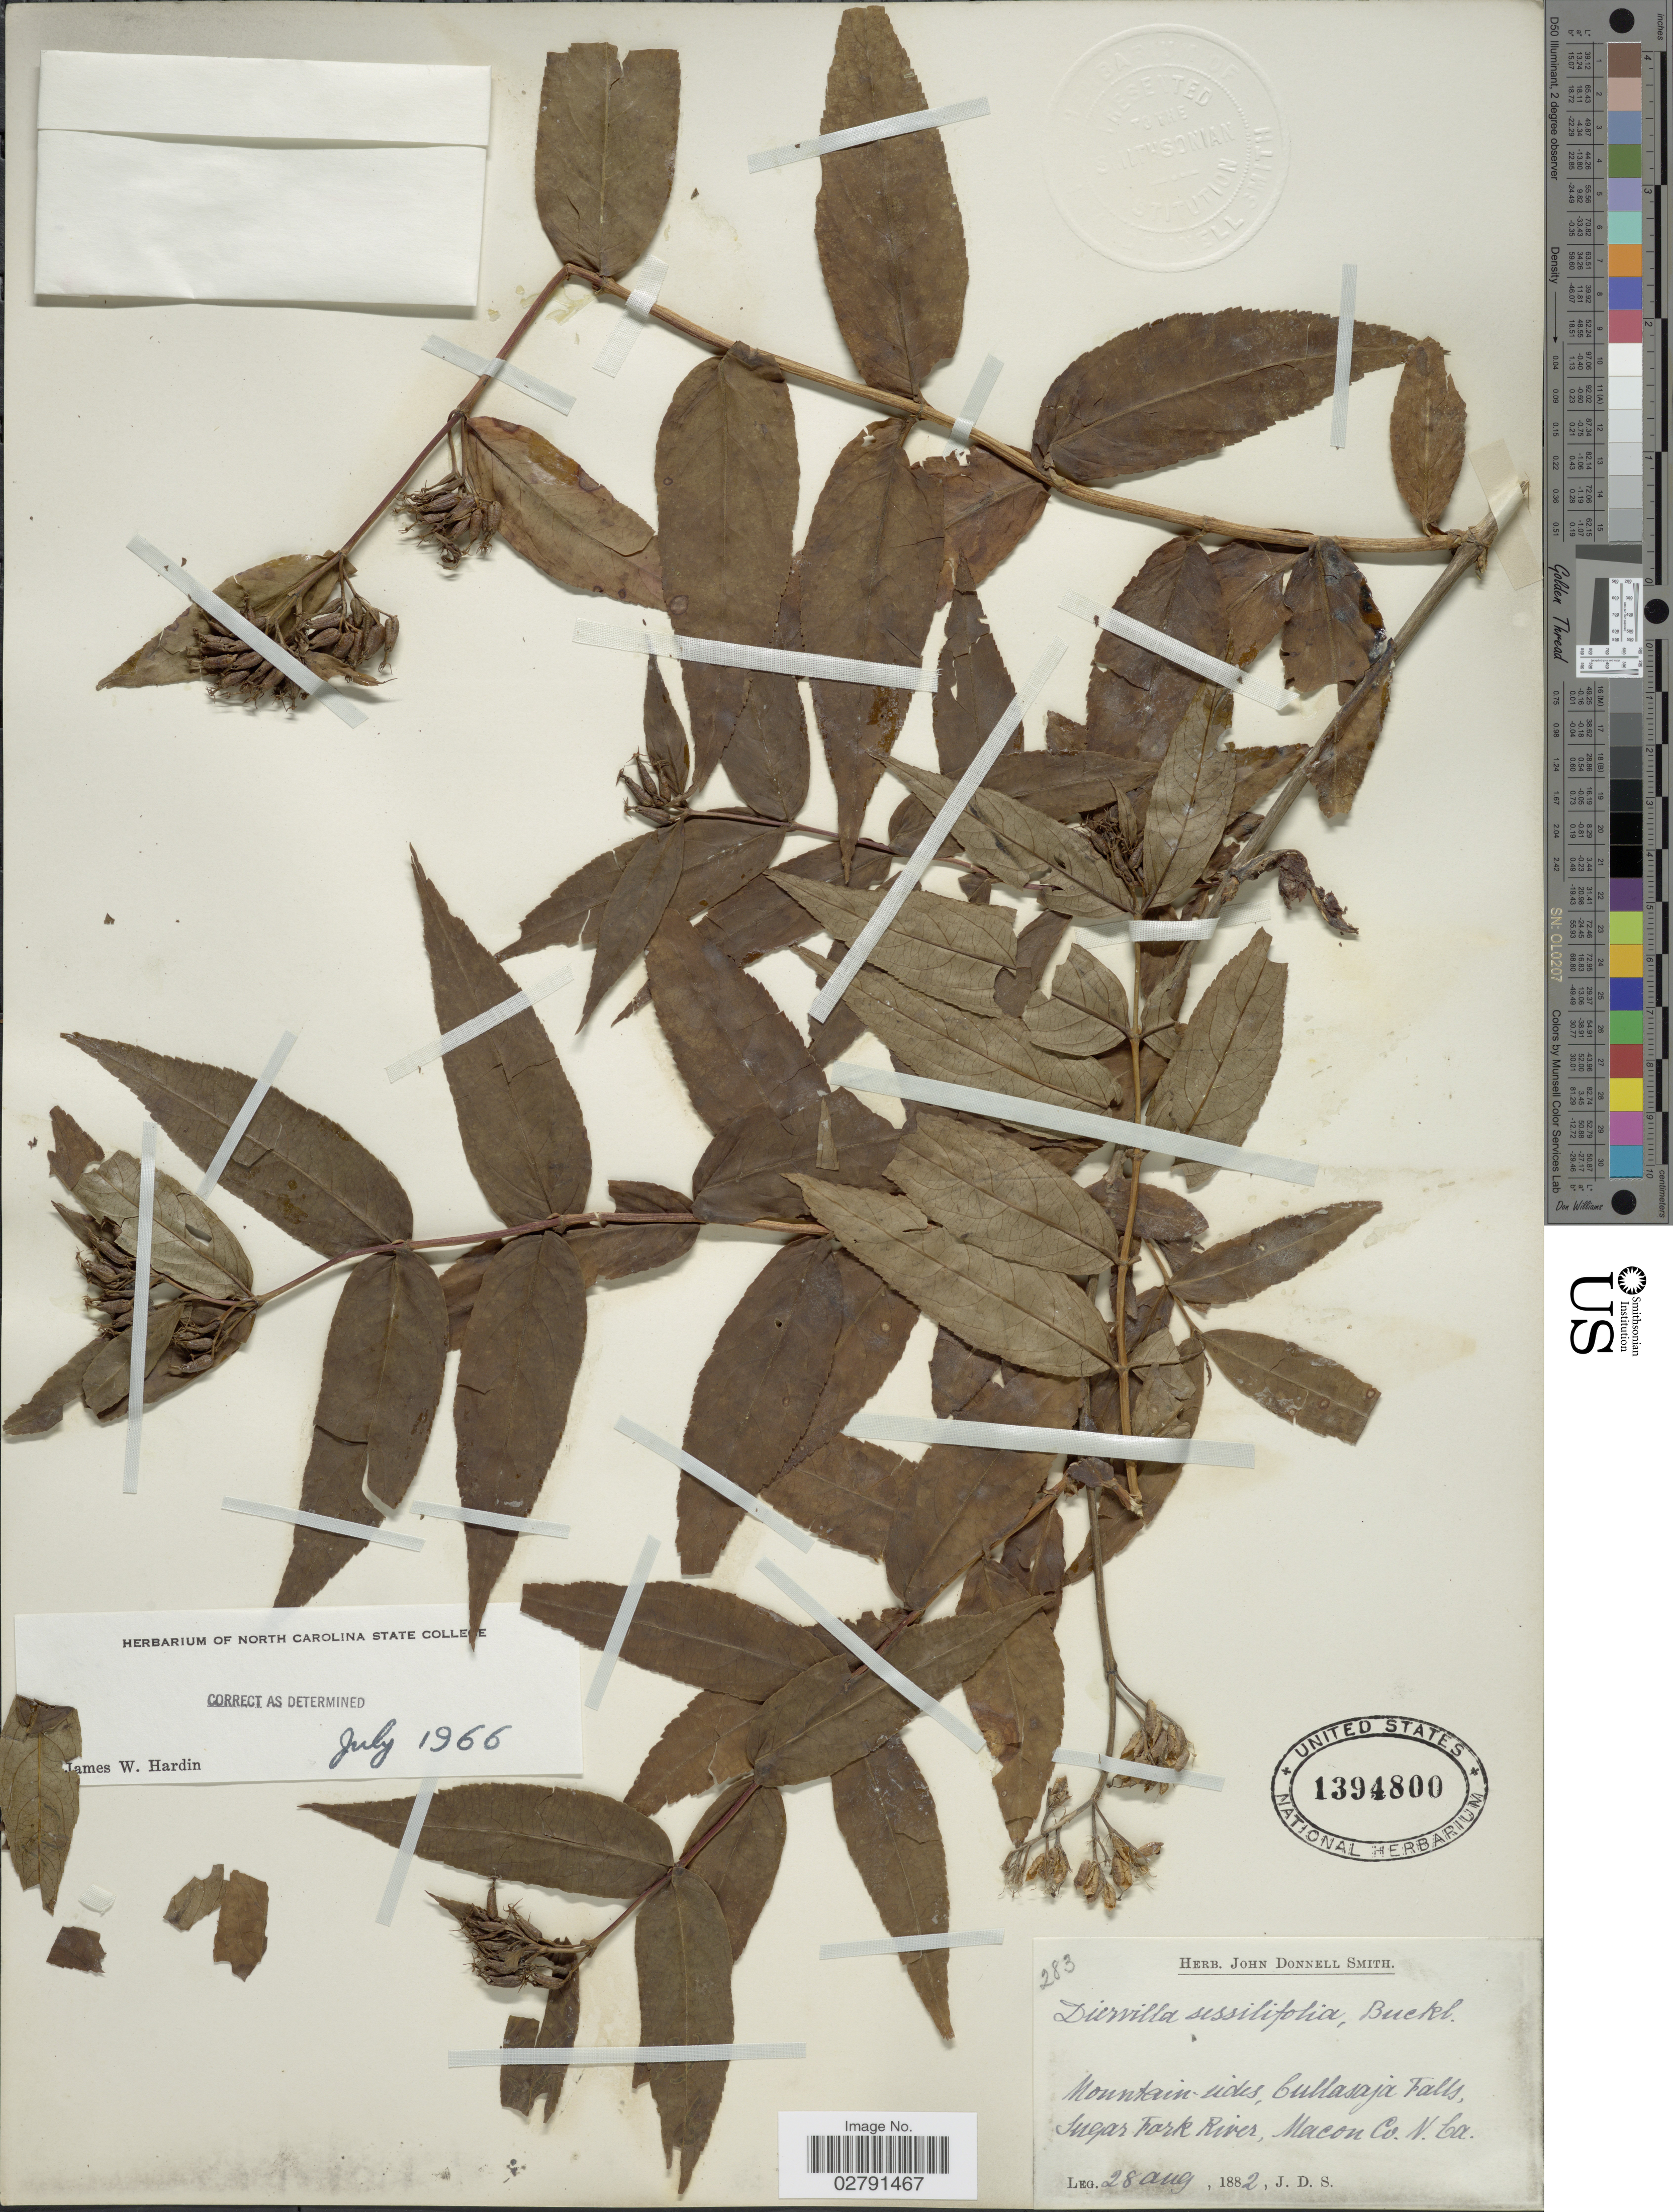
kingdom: Plantae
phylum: Tracheophyta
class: Magnoliopsida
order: Dipsacales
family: Caprifoliaceae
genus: Diervilla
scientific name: Diervilla sessilifolia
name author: Buckley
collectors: J. Donnell Smith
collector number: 283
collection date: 1882-08-28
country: United States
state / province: North Carolina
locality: Mountain sides, Cullasaja Falls, Sugar Fork River, Macon Co., N.Ca.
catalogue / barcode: US 1394800